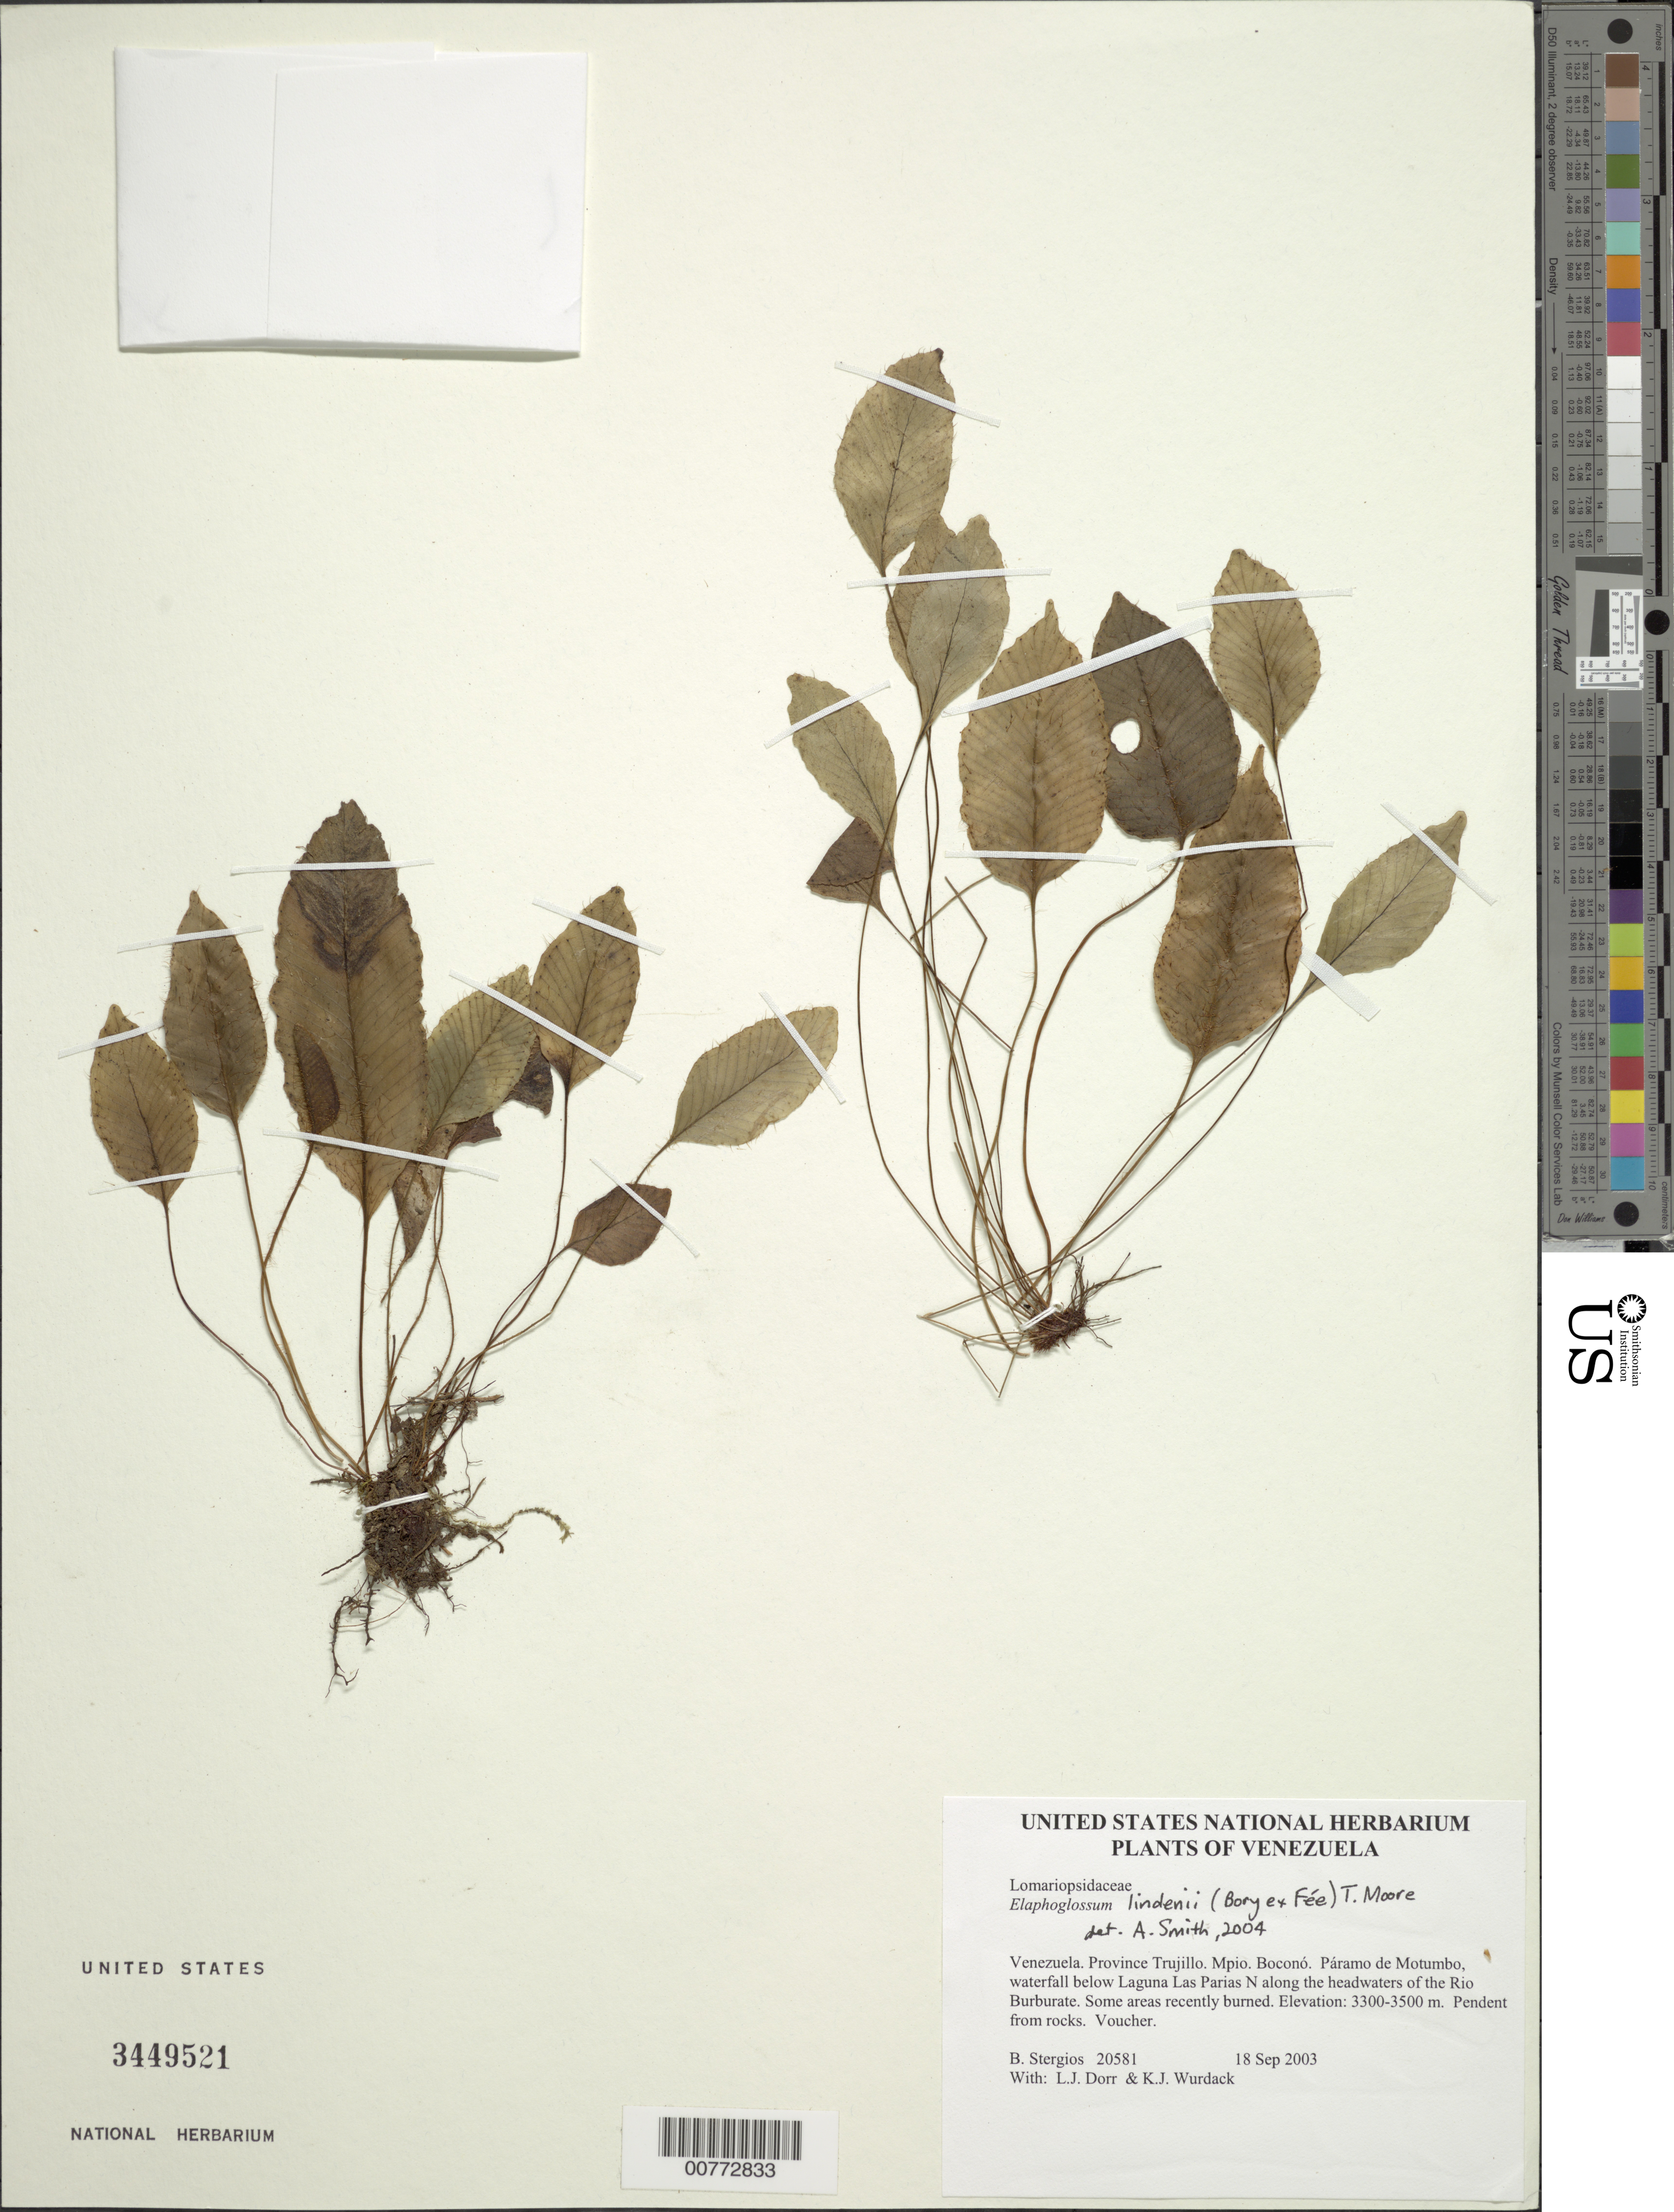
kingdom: Plantae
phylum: Tracheophyta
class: Polypodiopsida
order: Polypodiales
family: Dryopteridaceae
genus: Elaphoglossum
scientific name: Elaphoglossum lindenii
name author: (Bory ex Fée) T. Moore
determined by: Smith, Alan R., (UC)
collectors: B. G. Stergios, L. J. Dorr & K. Wurdack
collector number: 20581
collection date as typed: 18 Sep 2003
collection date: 2003-09-18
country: Venezuela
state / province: Trujillo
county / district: Boconó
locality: Páramo de Motumbo, waterfall below Laguna Las Parias N along the headwaters of the Rio Burburate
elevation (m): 3300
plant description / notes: PORT, US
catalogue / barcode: US 3449521